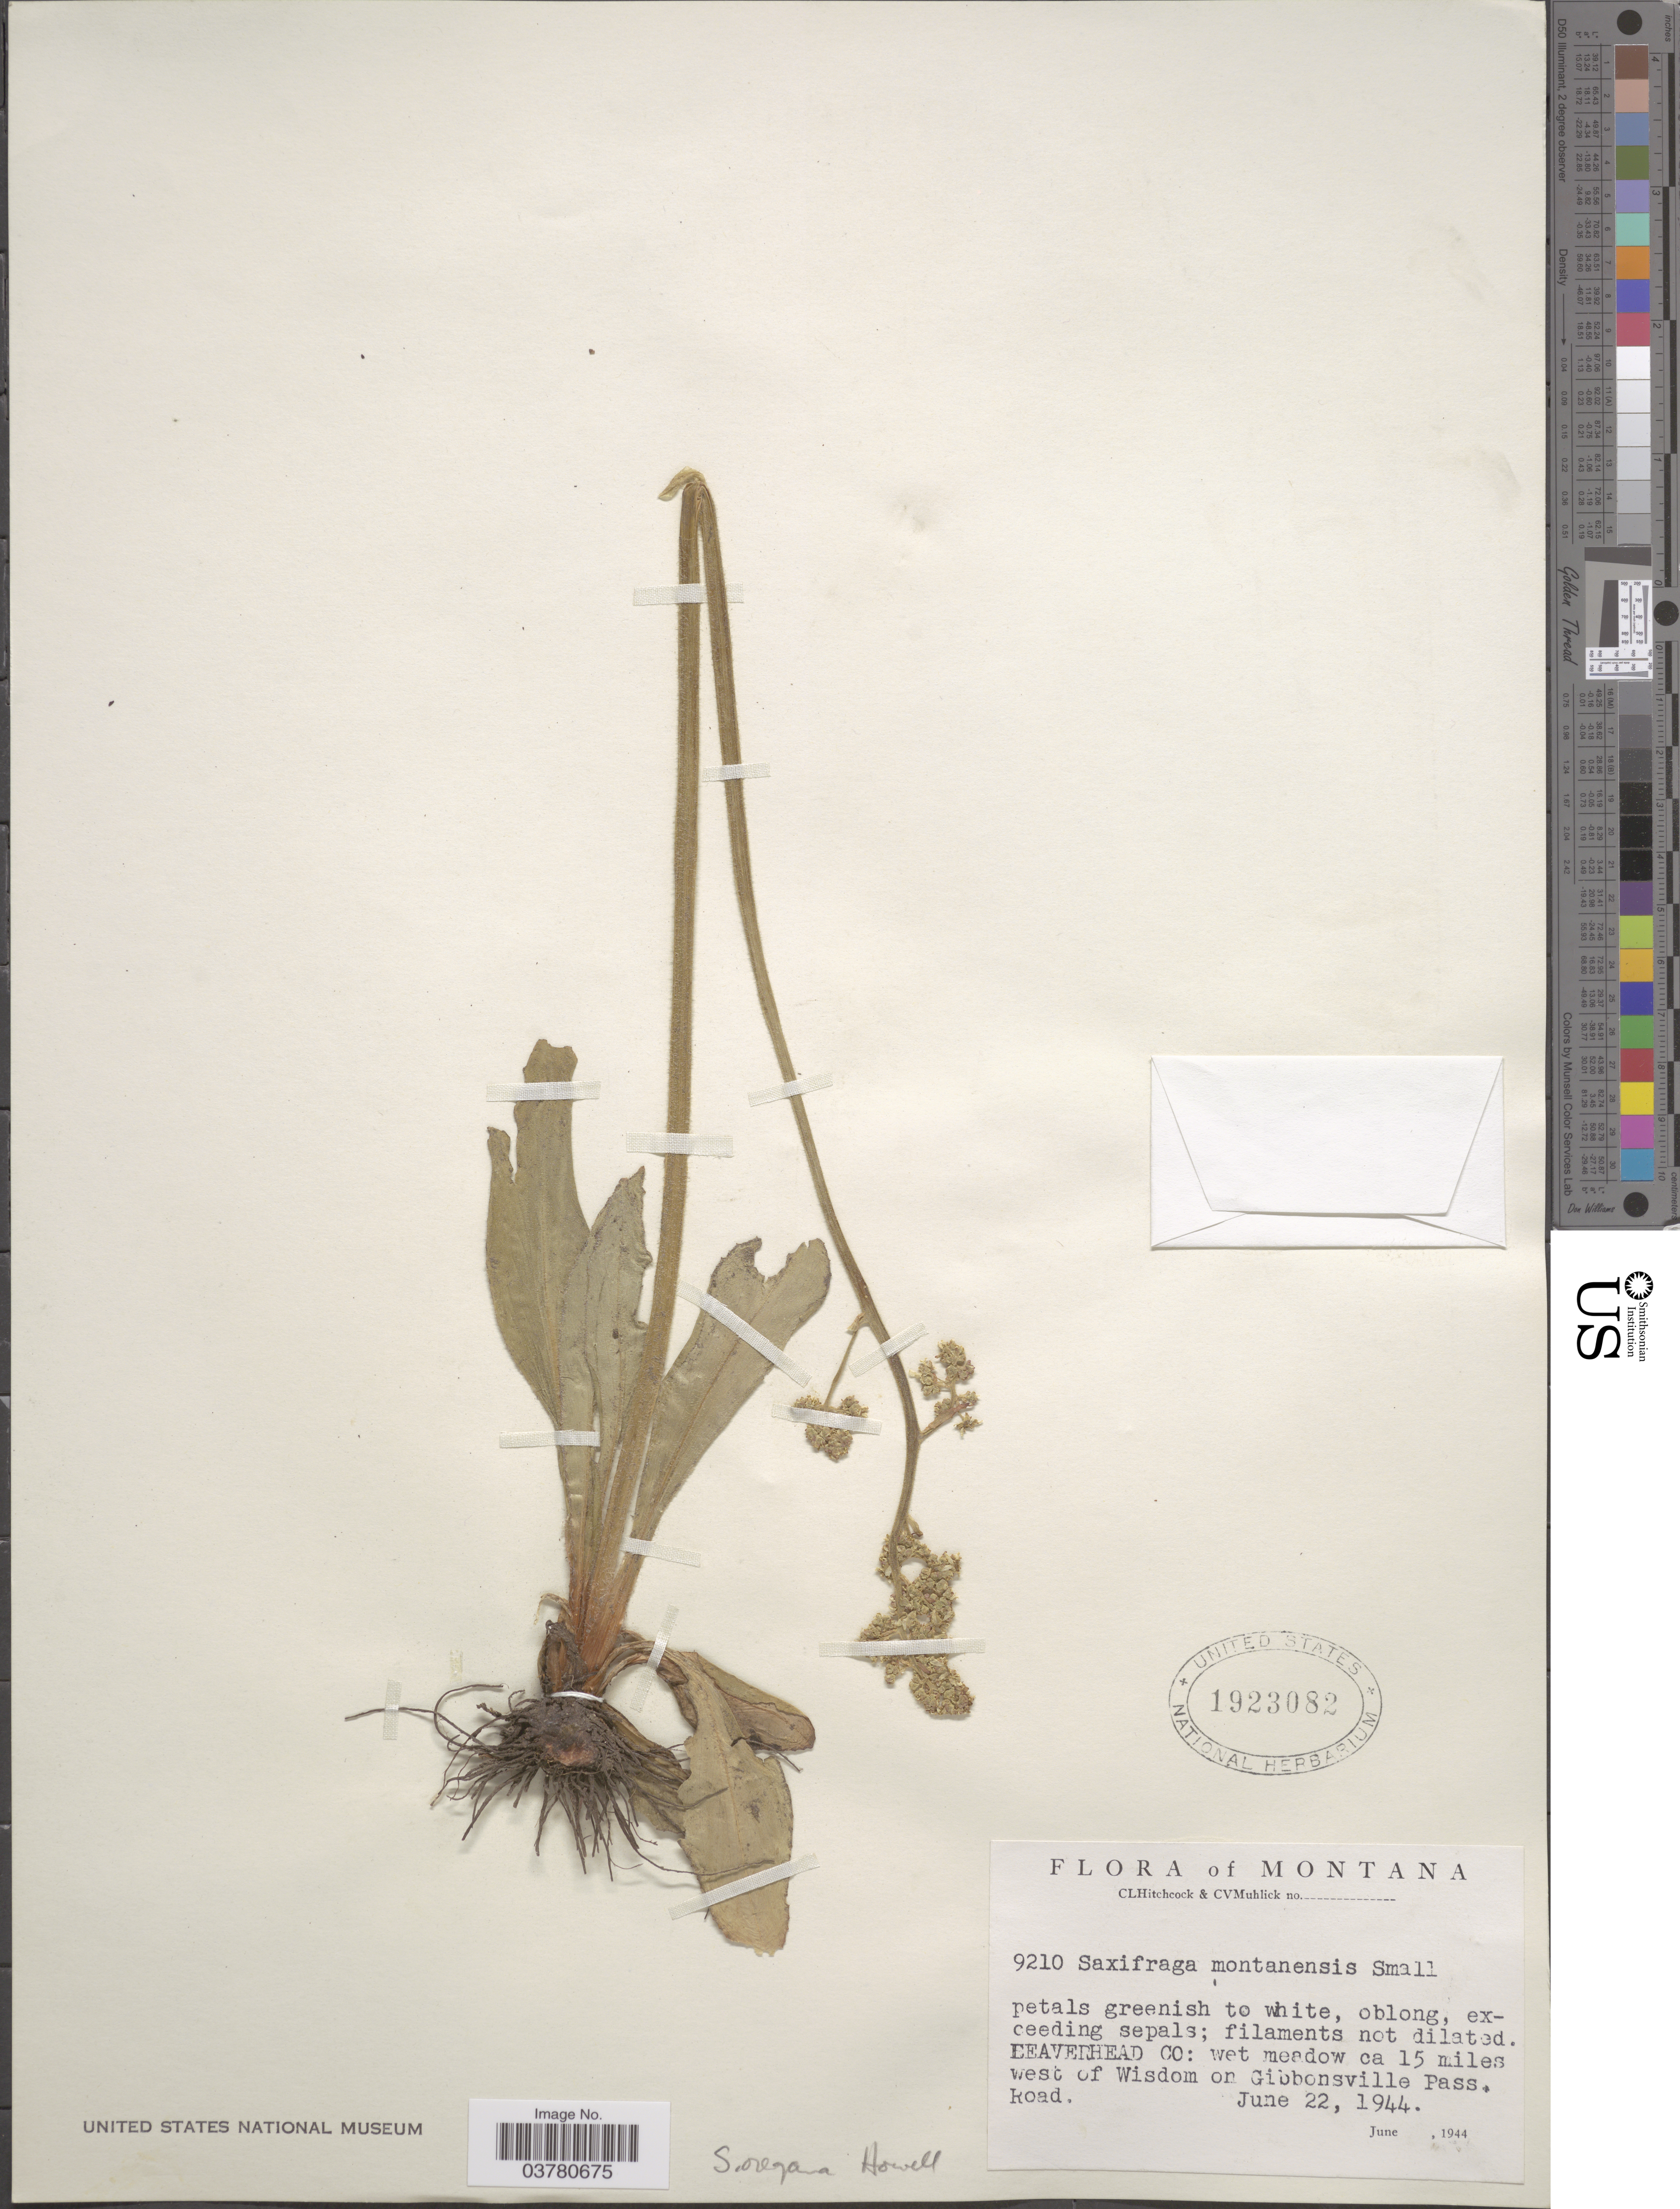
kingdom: Plantae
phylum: Tracheophyta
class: Magnoliopsida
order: Saxifragales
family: Saxifragaceae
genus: Micranthes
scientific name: Micranthes oregana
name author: (Howell) Small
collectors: C. L. Hitchcock & C. V. Muhlick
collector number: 9210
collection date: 1944-06-22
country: United States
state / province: Montana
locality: Beaverhead Co: wet meadow ca 15 miles west of Wisdom on Gibbonsville Pass. Road.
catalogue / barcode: US 1923082